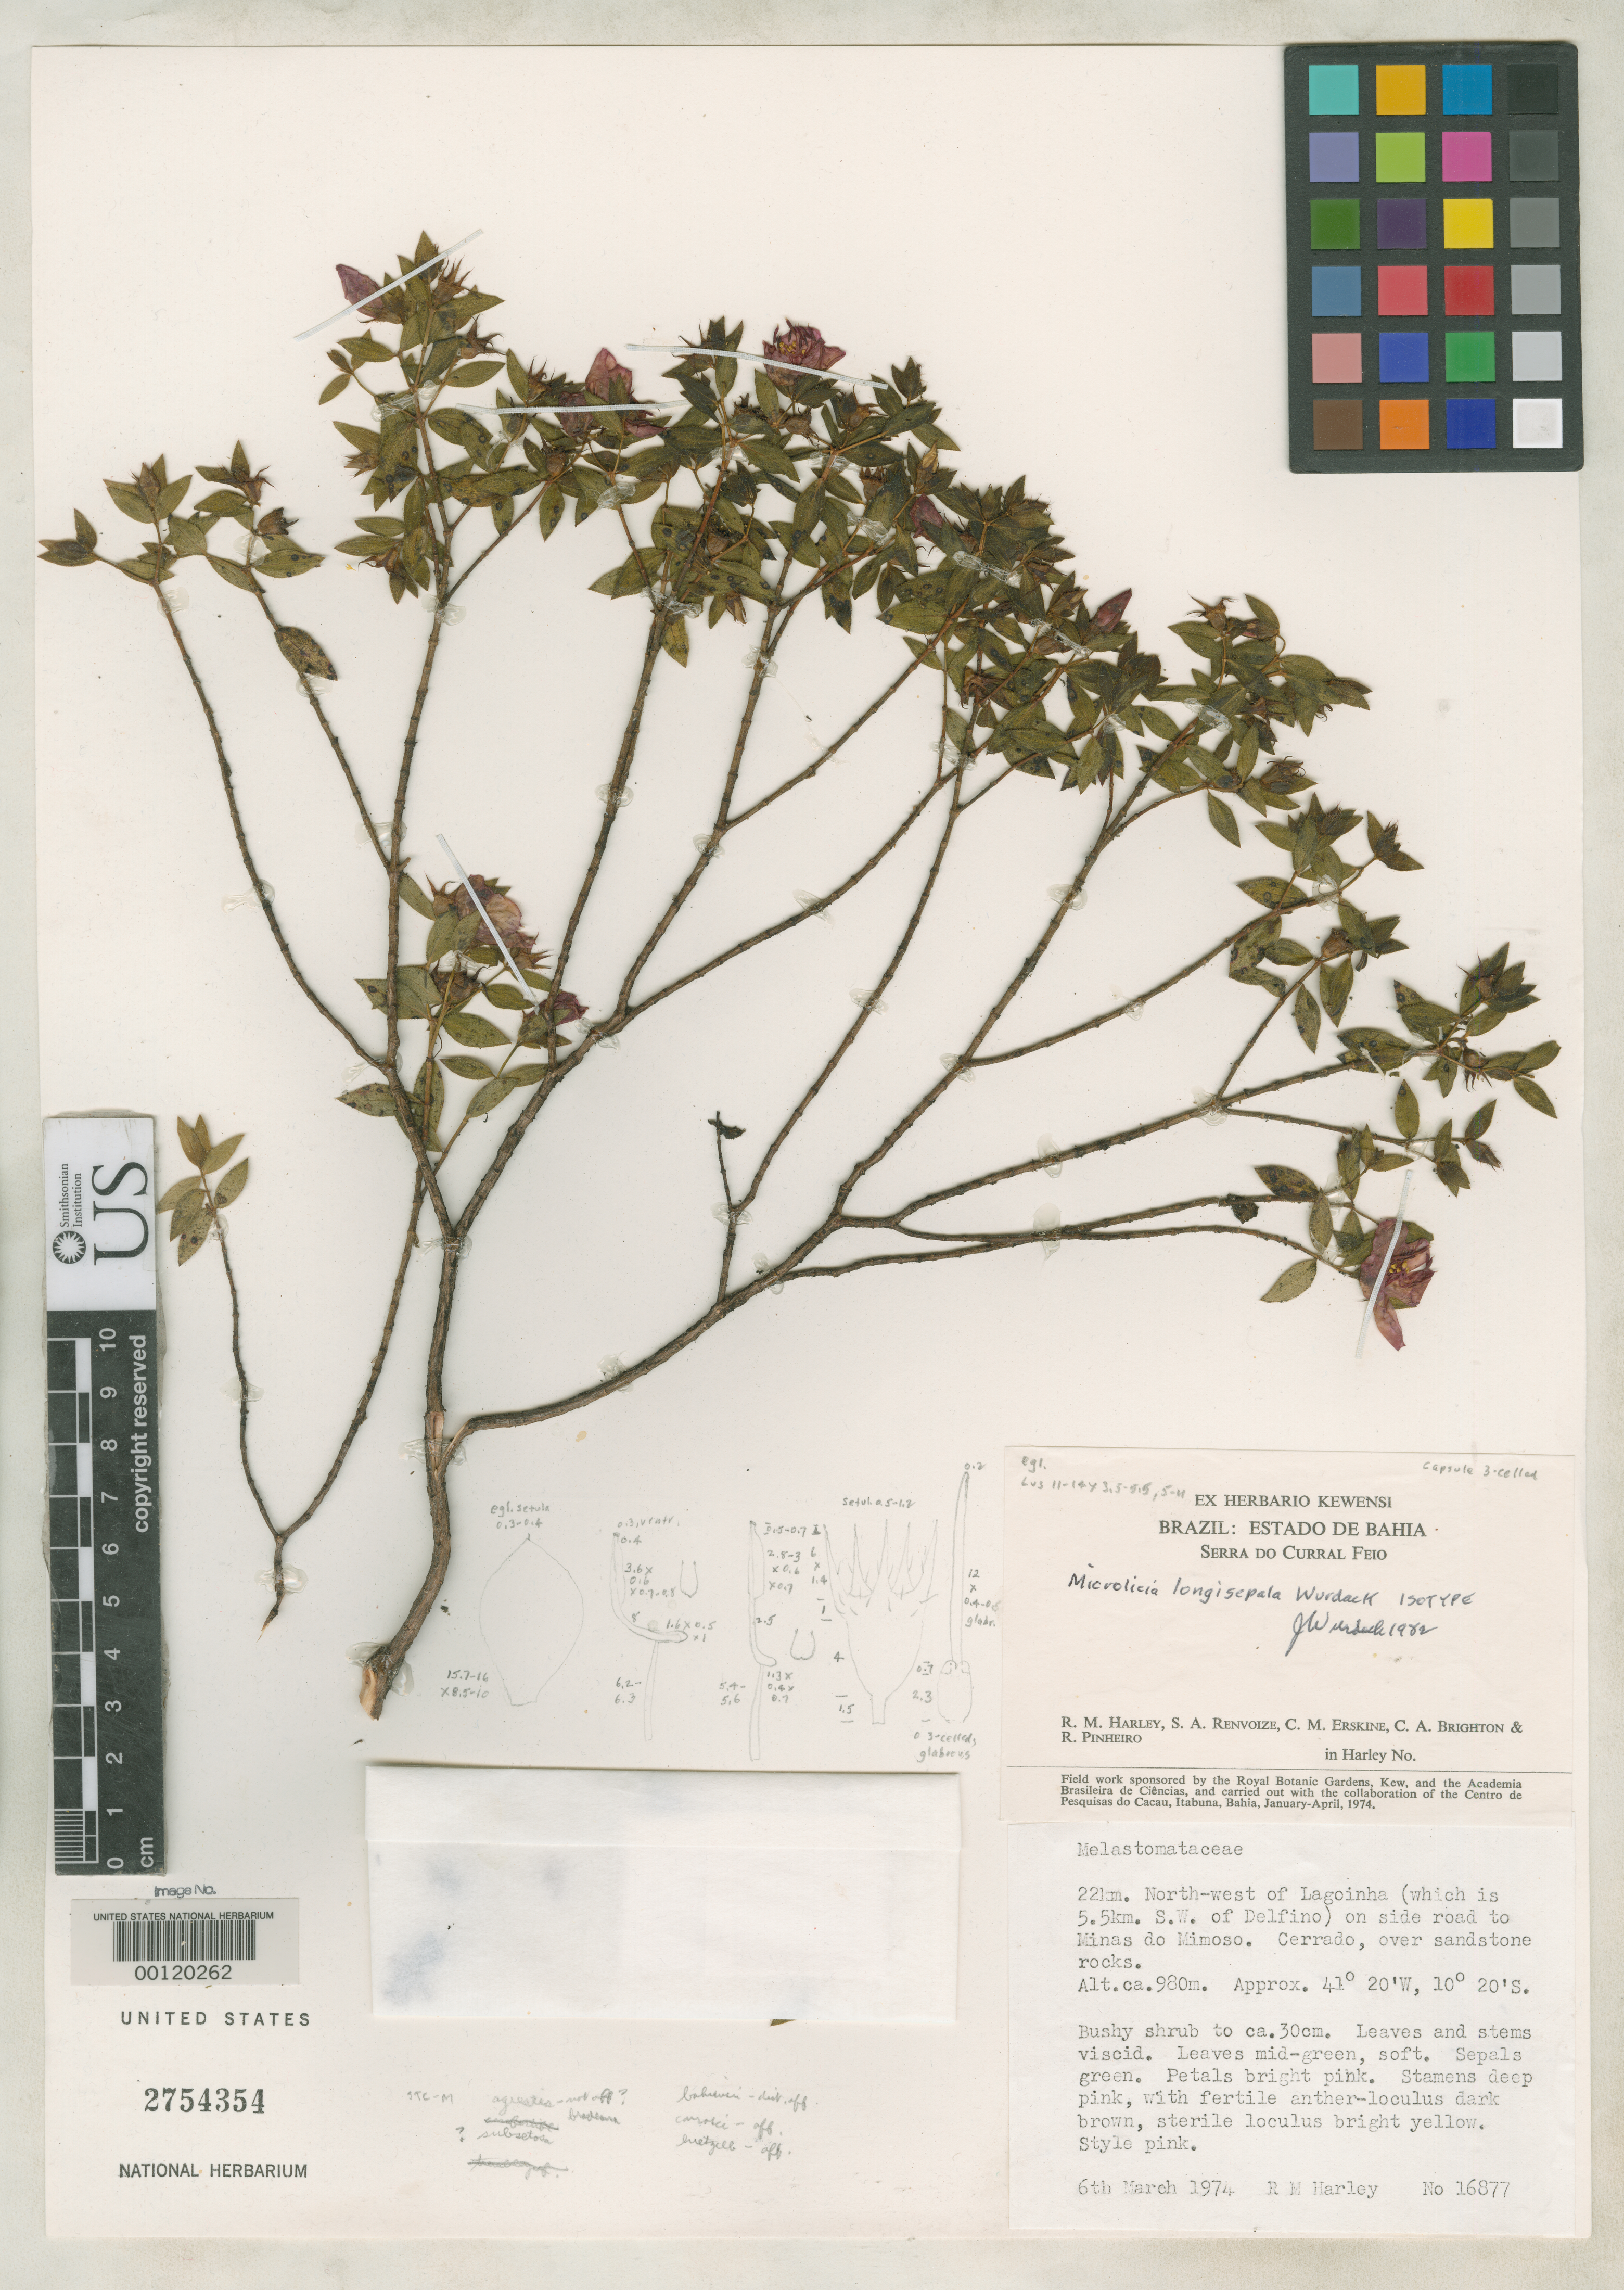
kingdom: Plantae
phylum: Tracheophyta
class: Magnoliopsida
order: Myrtales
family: Melastomataceae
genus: Microlicia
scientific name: Microlicia longisepala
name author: Wurdack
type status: Isotype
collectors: R. M. Harley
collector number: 16877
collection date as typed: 06 Mar 1974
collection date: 1974-03-06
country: Brazil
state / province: Bahia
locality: Serra do Curral Feio, NW of Lagoinha, on side road to Minas do Mimoso.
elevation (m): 980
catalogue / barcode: US 2754354